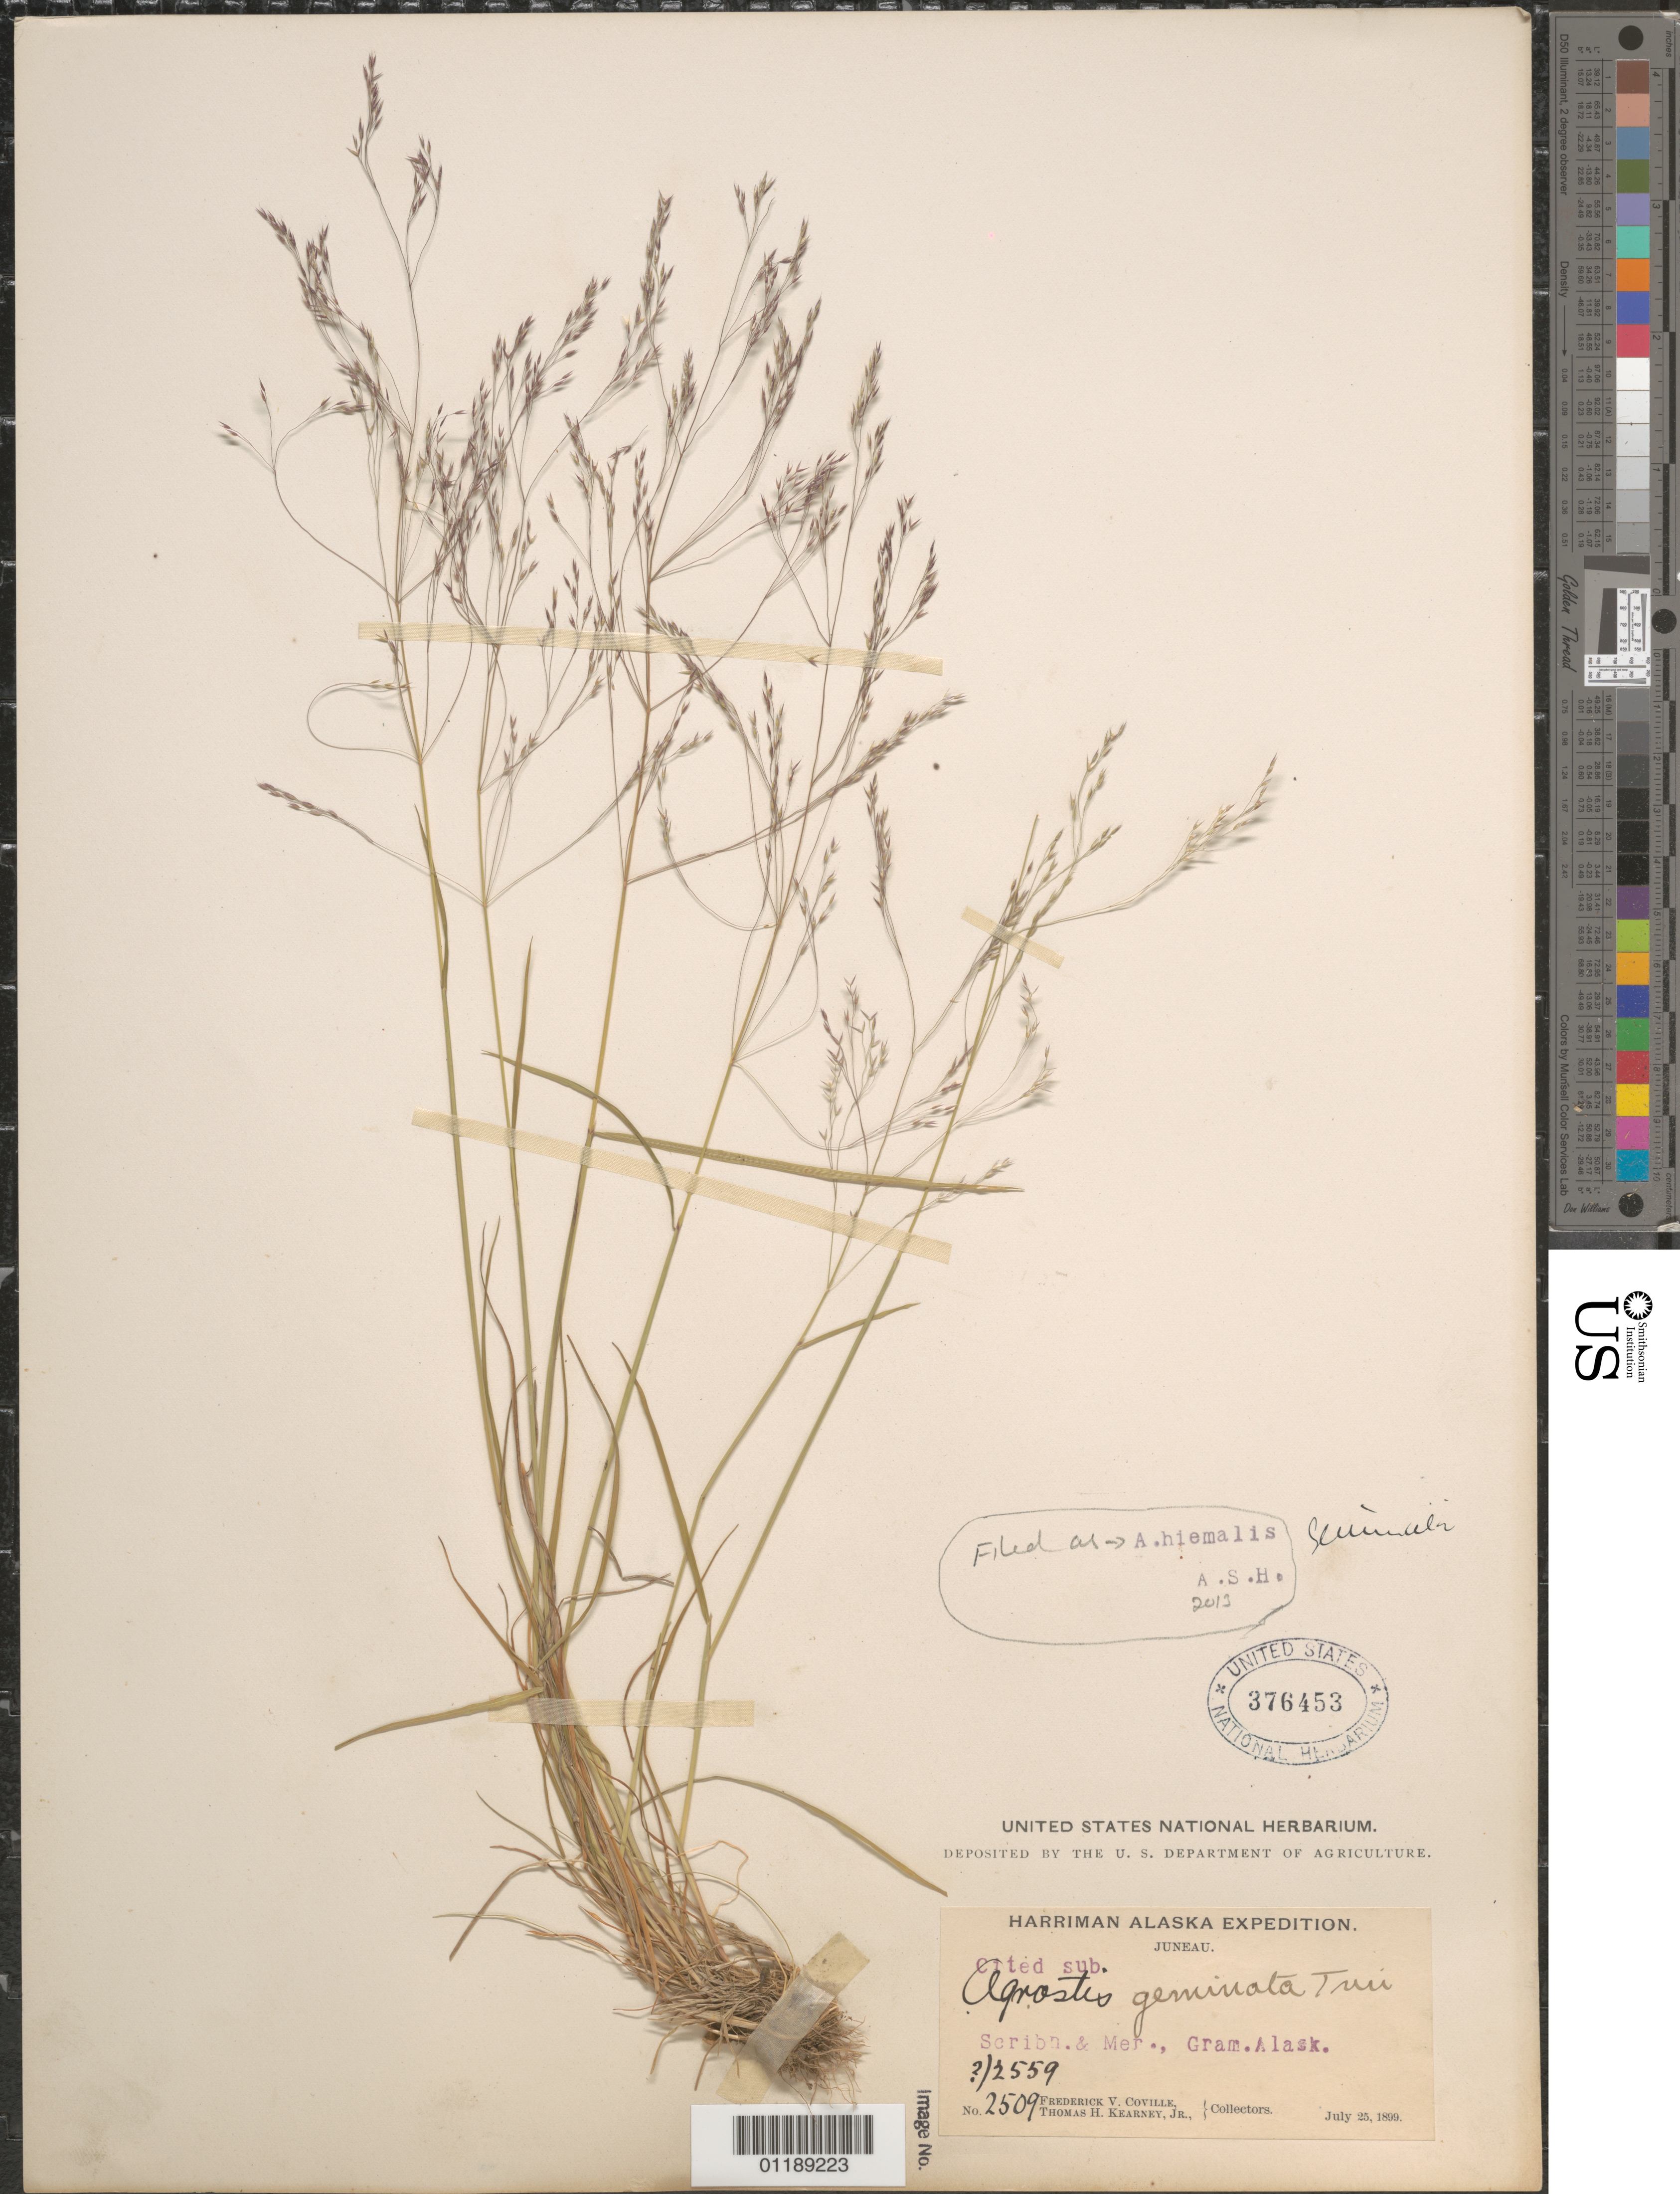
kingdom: Plantae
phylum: Tracheophyta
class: Liliopsida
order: Poales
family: Poaceae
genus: Agrostis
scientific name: Agrostis hiemalis (Walter) Britton et al., orth. var.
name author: (Walter) Britton et al.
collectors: F. V. Coville & T. H. Kearney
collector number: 2509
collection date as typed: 25 Jul 1899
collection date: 1899-07-25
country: United States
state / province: Alaska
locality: Juneau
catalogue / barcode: US 376453